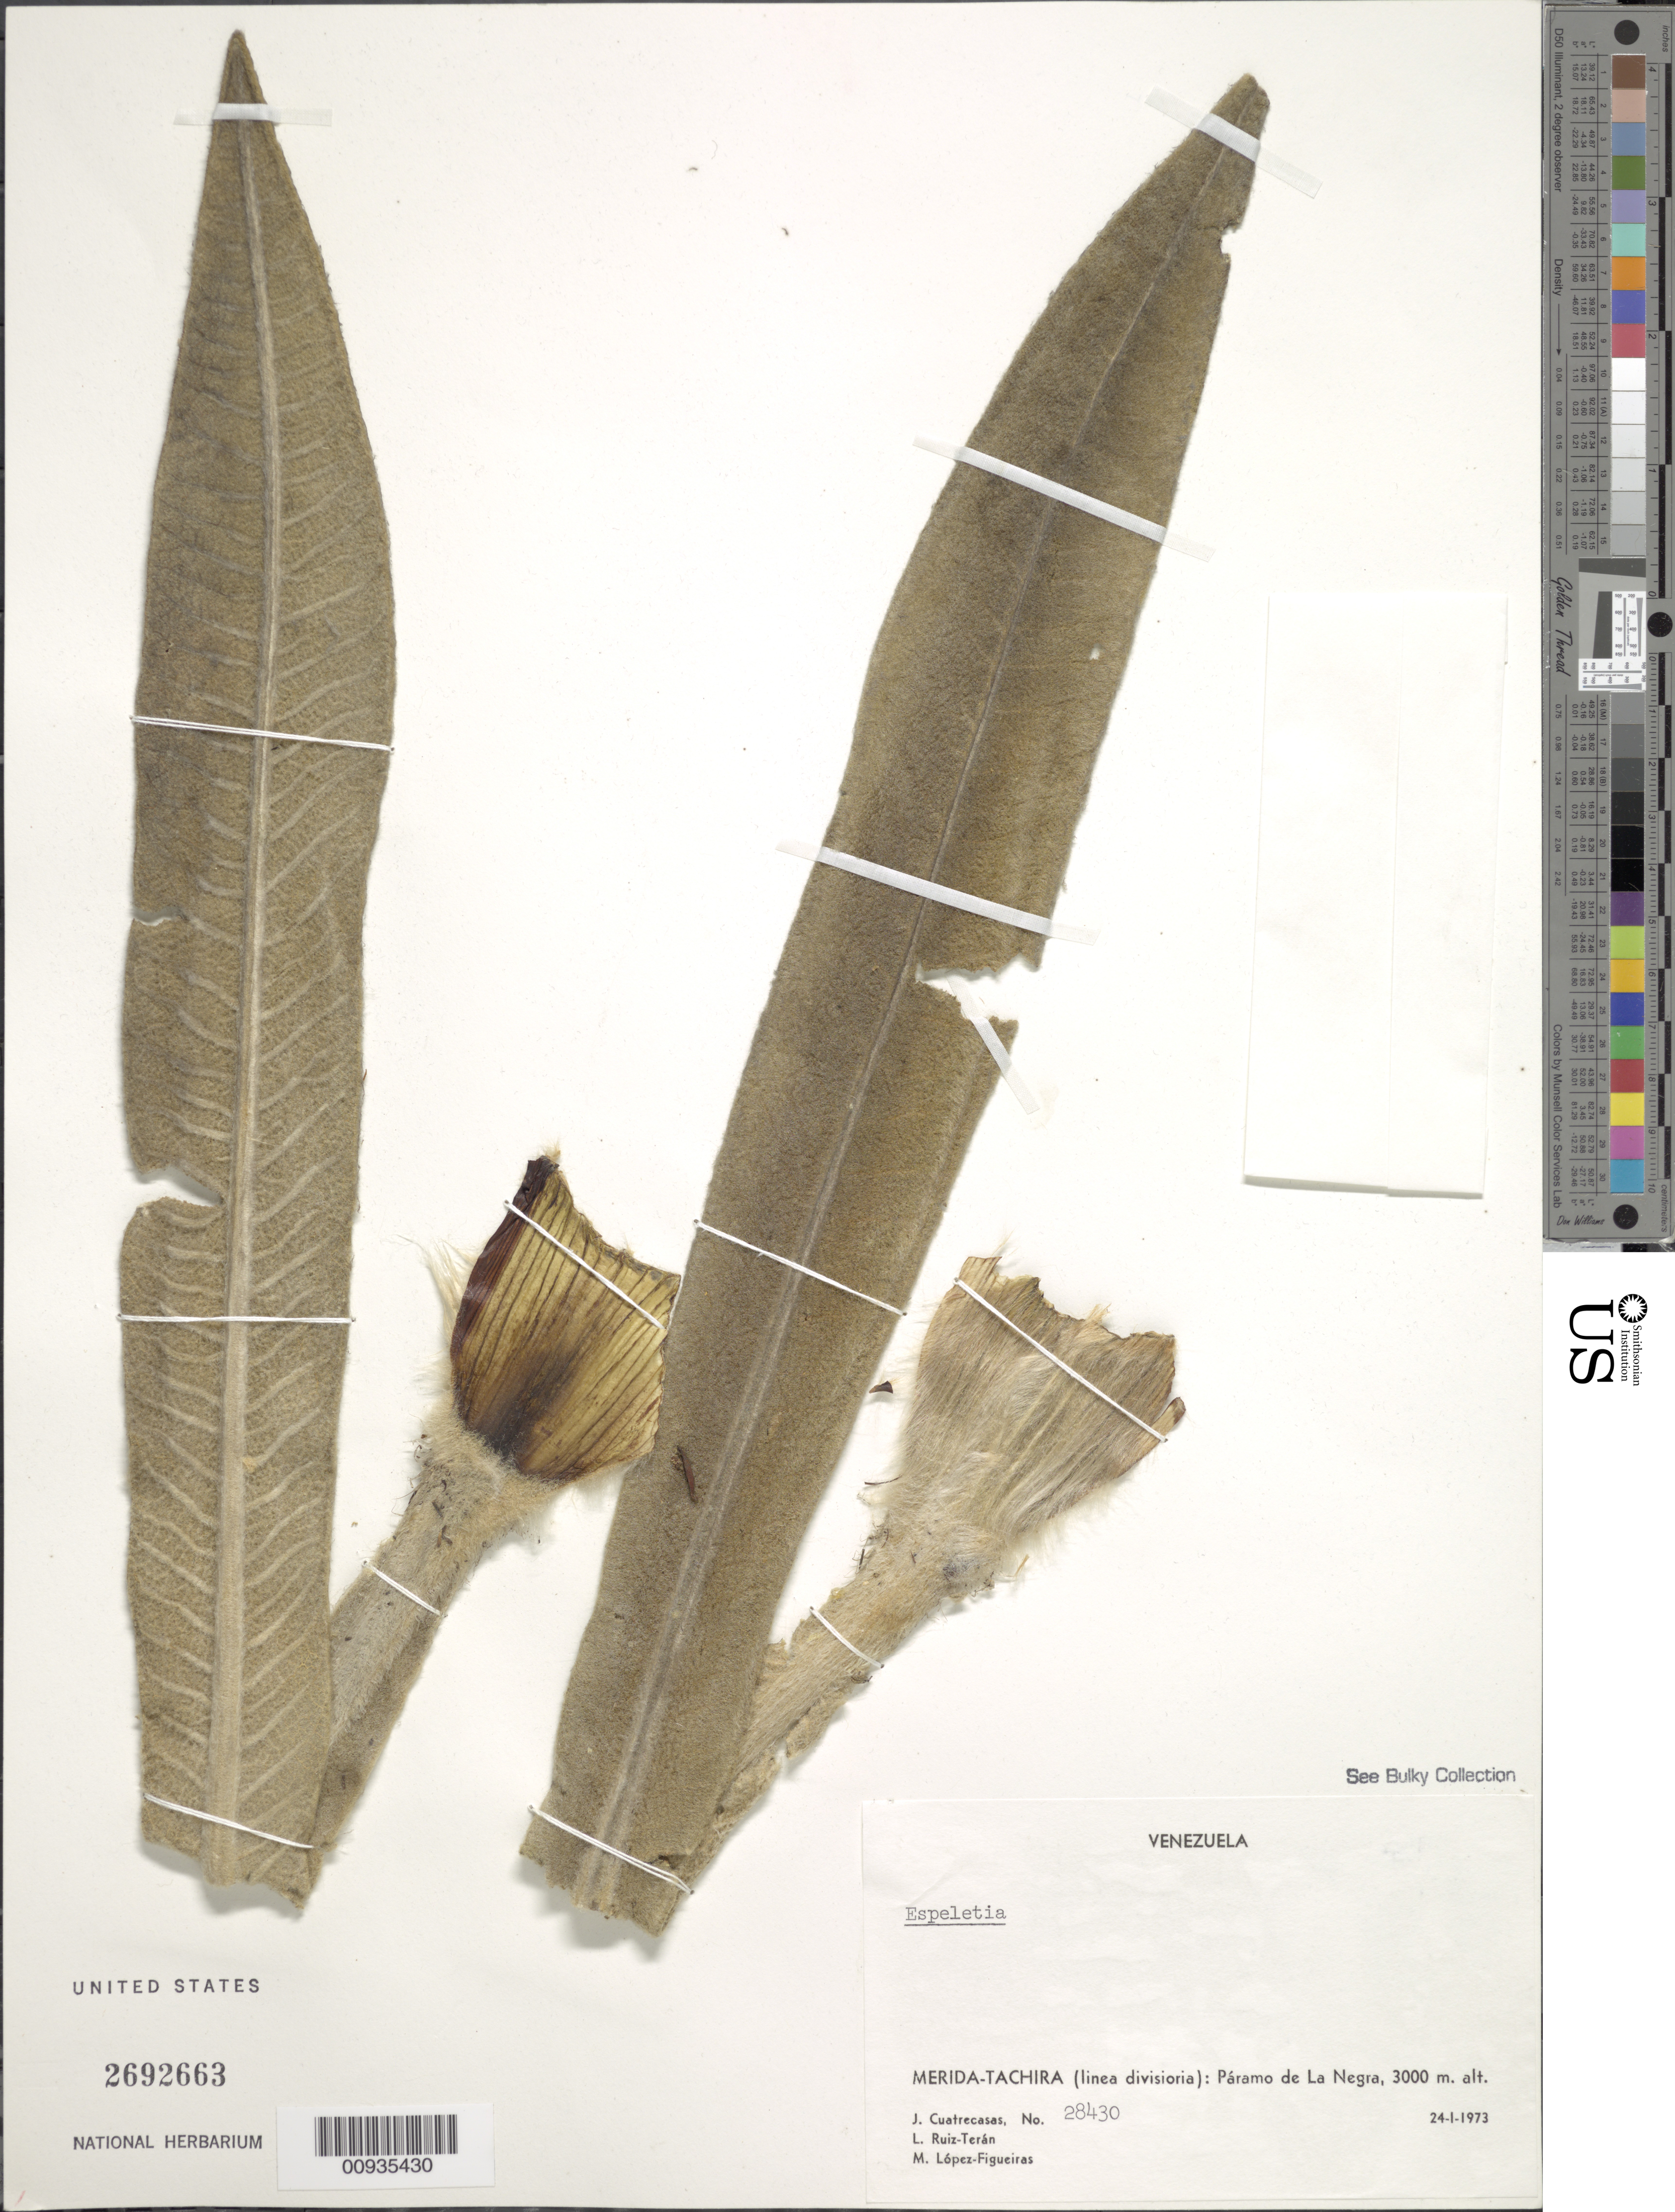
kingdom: Plantae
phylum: Tracheophyta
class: Magnoliopsida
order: Asterales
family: Asteraceae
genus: Coespeletia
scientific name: Coespeletia thyrsiformis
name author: (A.C. Sm.) Cuatrec.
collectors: J. Cuatrecasas, L. E. Ruíz-Terán & M. López Figueiras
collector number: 28430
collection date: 1973-01-24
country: Venezuela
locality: Merida-Tachira (linea divisioria): Paramo de La Negra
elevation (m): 3000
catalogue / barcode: US 2692663